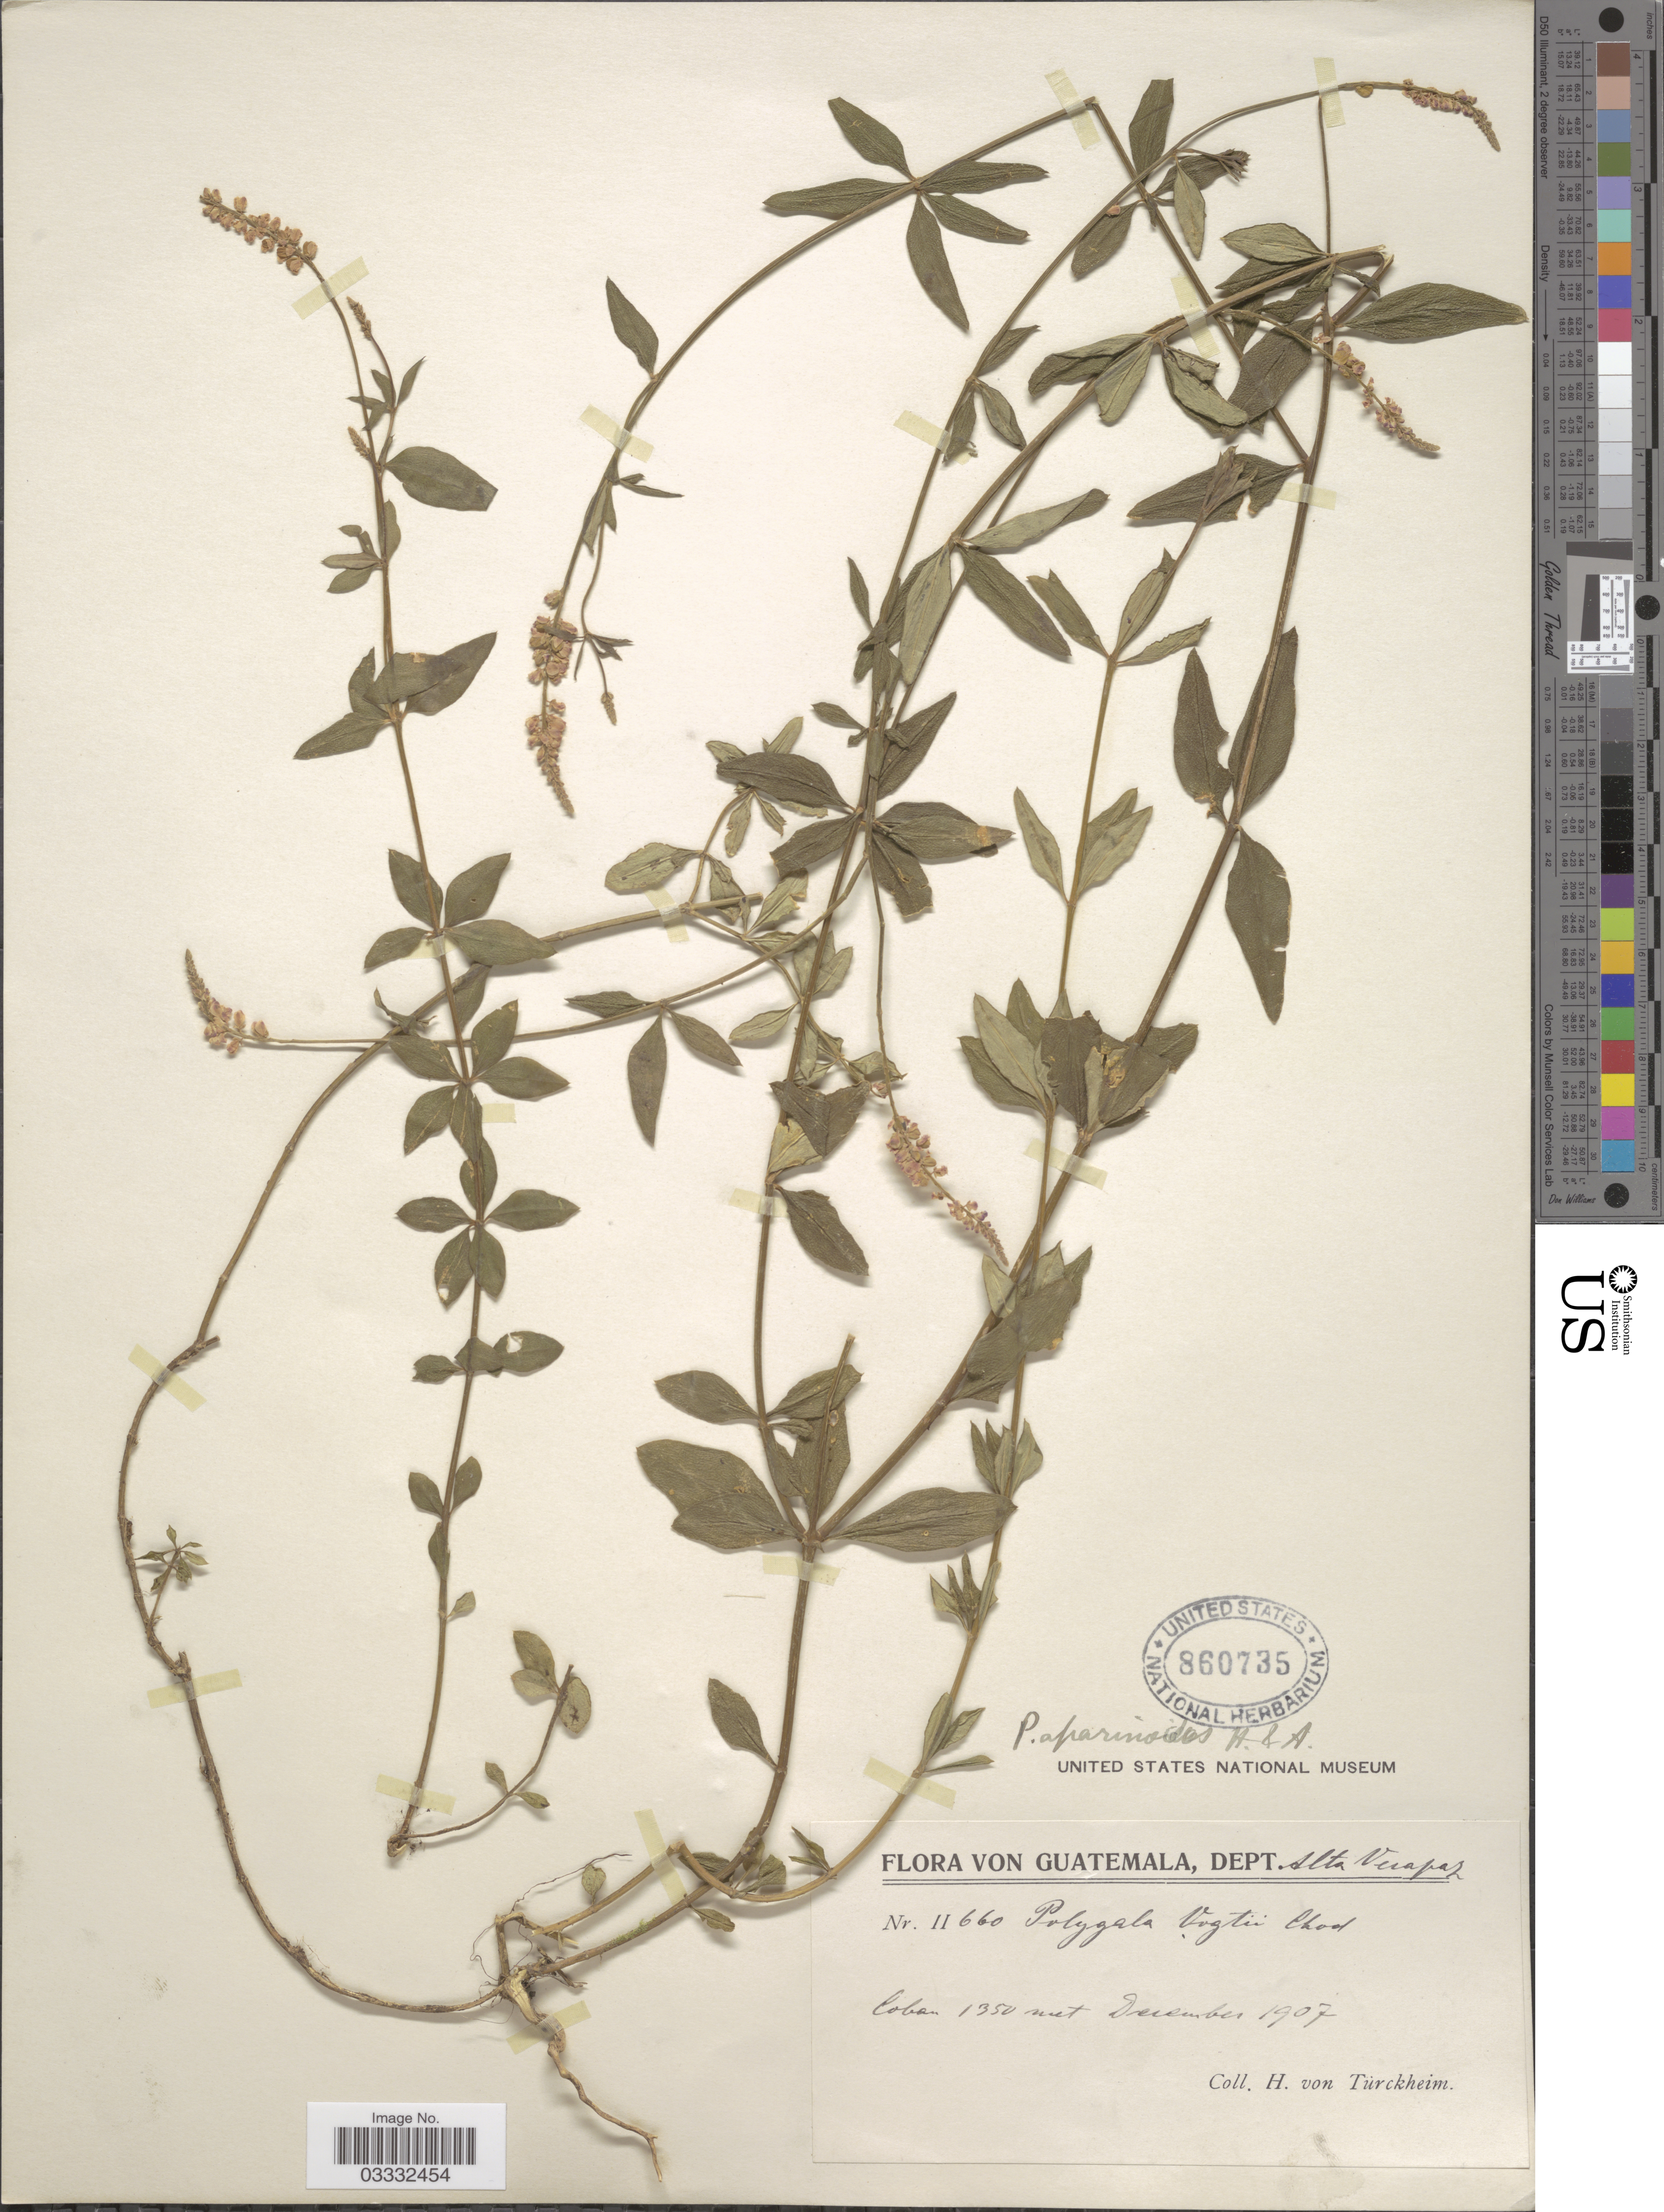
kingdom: Plantae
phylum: Tracheophyta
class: Magnoliopsida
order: Fabales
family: Polygalaceae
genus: Polygala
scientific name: Polygala aparinoides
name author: Hook. & Arn.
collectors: H. von Türckheim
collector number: II660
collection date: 1907-12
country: Guatemala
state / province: Alta Verapaz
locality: Dept. Alta Verapaz. Coban.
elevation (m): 1350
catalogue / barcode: US 860735